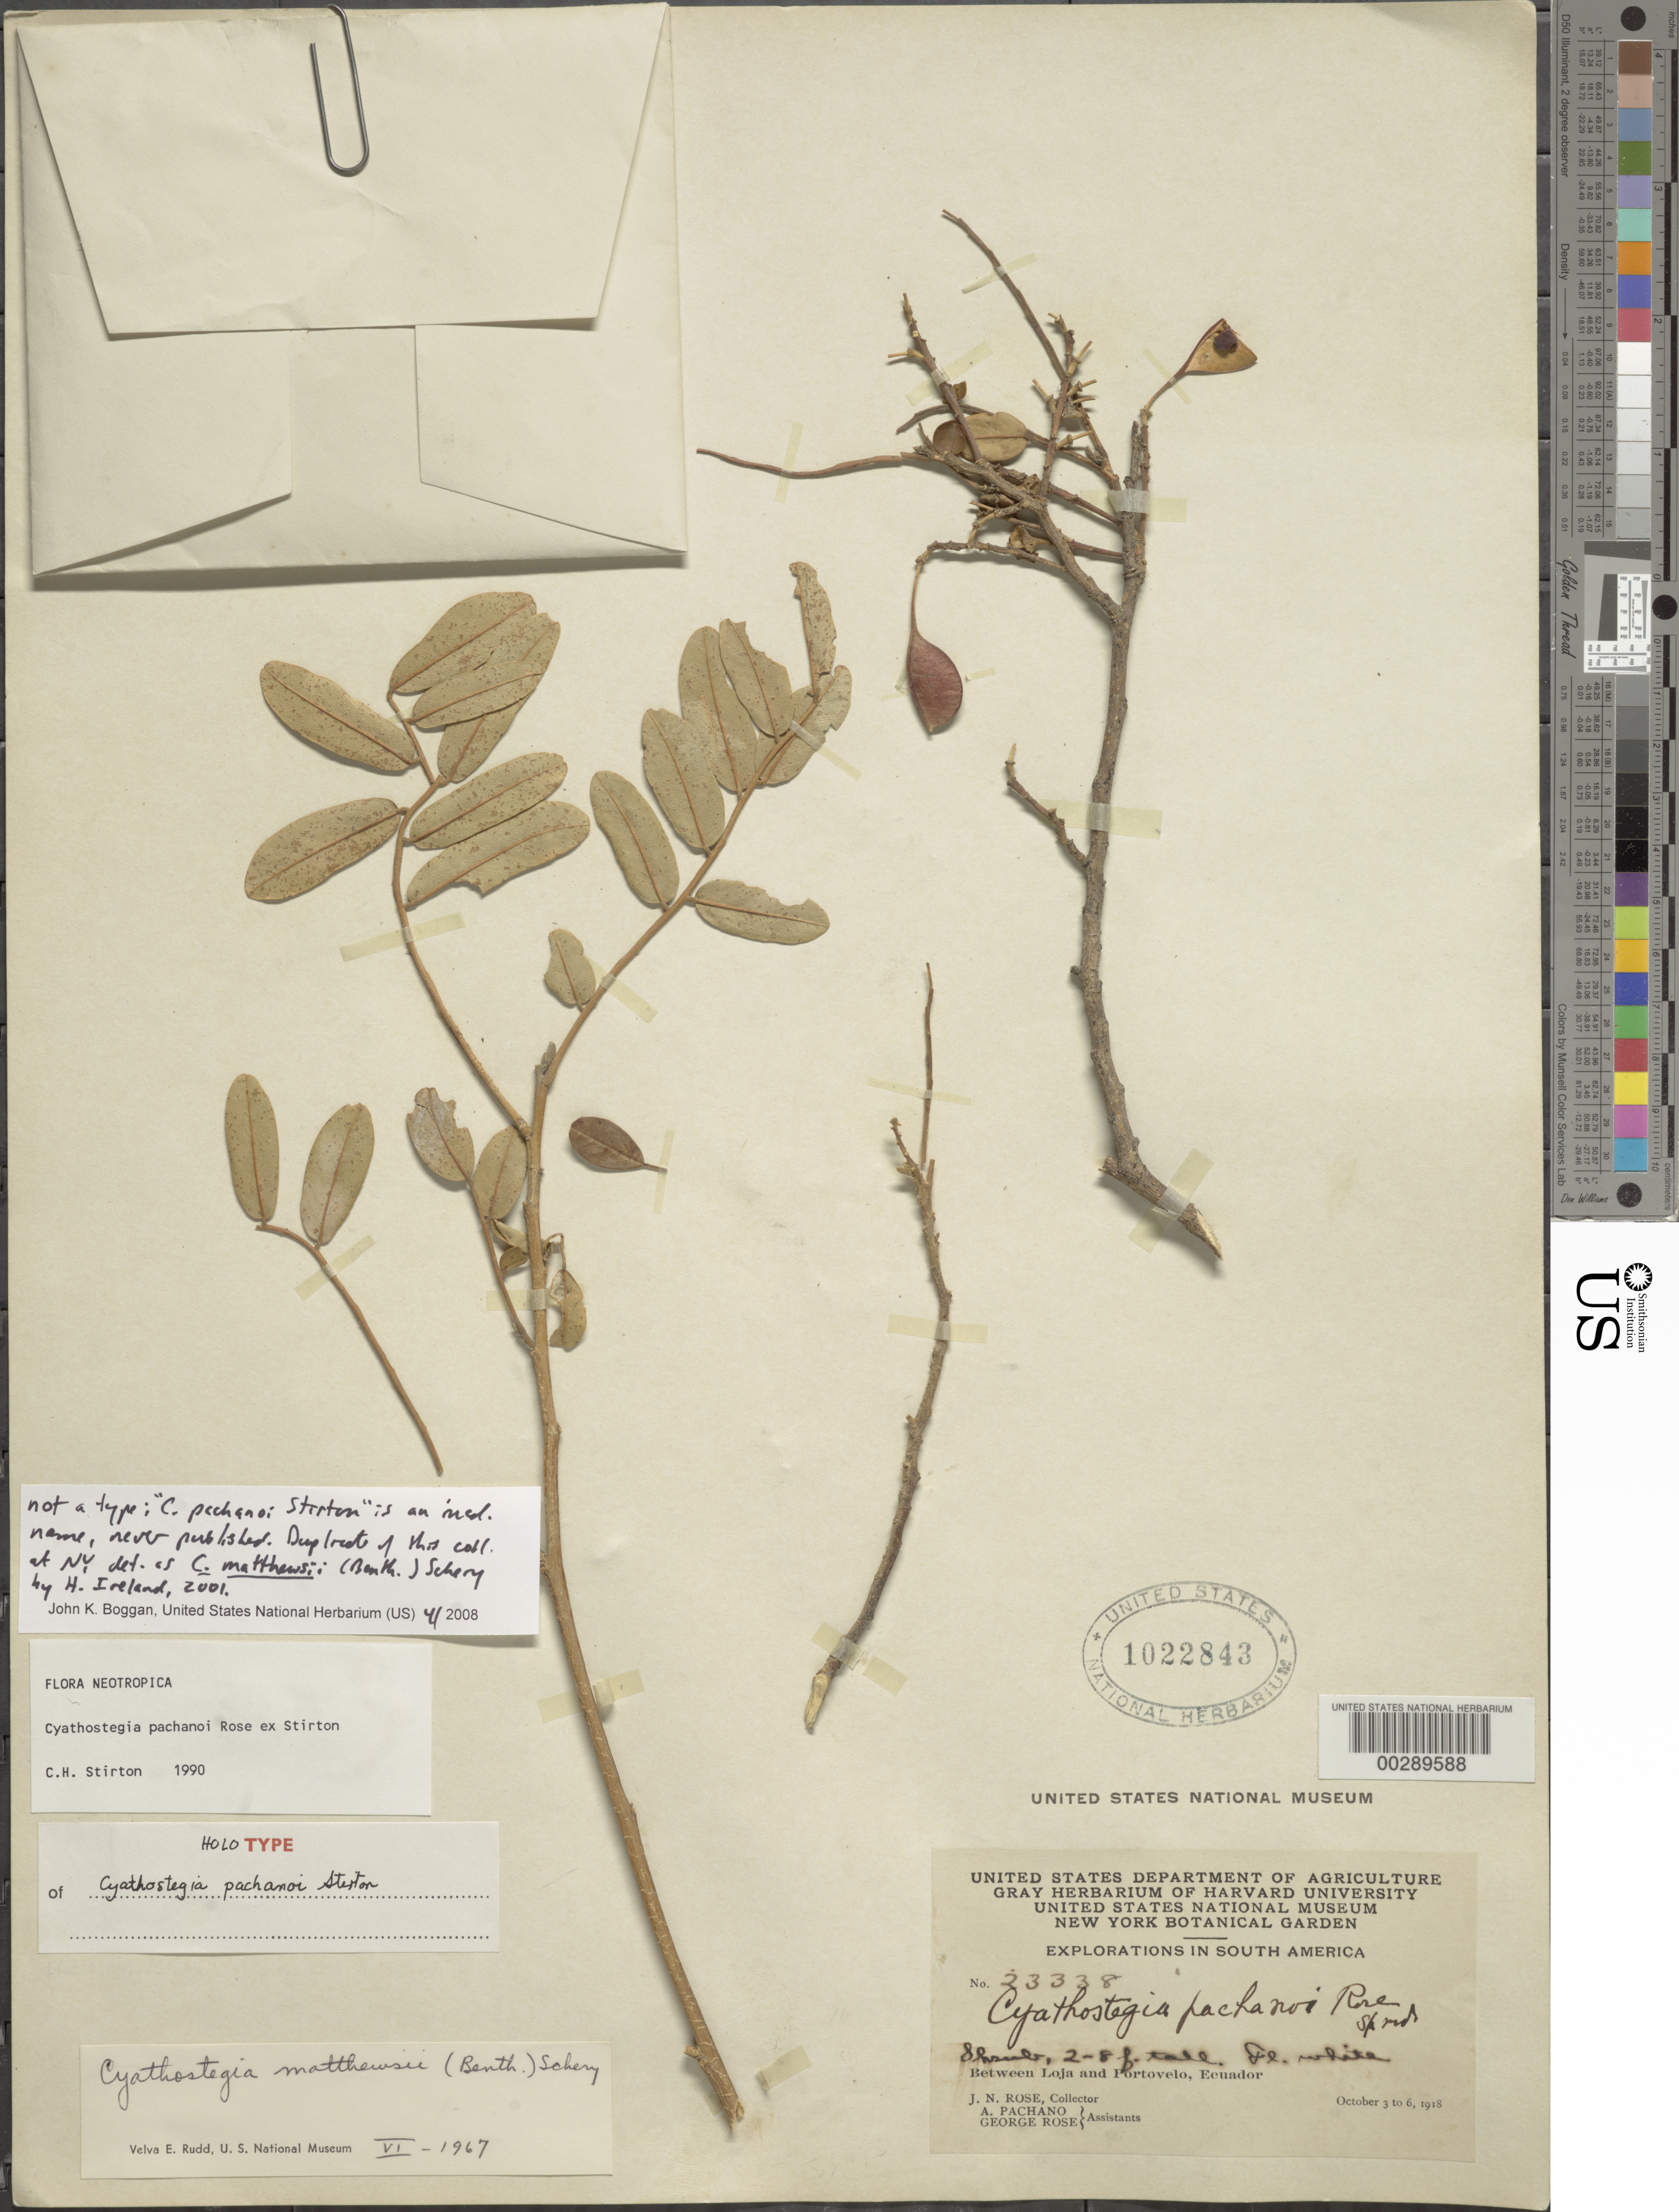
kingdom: Plantae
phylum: Tracheophyta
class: Magnoliopsida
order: Fabales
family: Fabaceae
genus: Cyathostegia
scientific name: Cyathostegia matthewsii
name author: (Benth.) Schery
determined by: Rudd, V. E.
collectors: J. N. Rose, A. Pachano & G. Rose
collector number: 23338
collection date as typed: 03 Oct 1918 to 06 Oct 1918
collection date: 1918-10-03/1918-10-06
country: Ecuador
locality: Between Loja and Portovelo.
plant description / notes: Annotated as "holotype" of Cyathostegia pachanoi [Rose ex] Stirton. Not a type; "Cyathostegia pachanoi" is an ined. name, never published. Duplicate of this collection at NY is determined as Cyathostegia matthewsii (Benth.) Schery by H. Ireland (2001).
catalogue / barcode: US 1022843